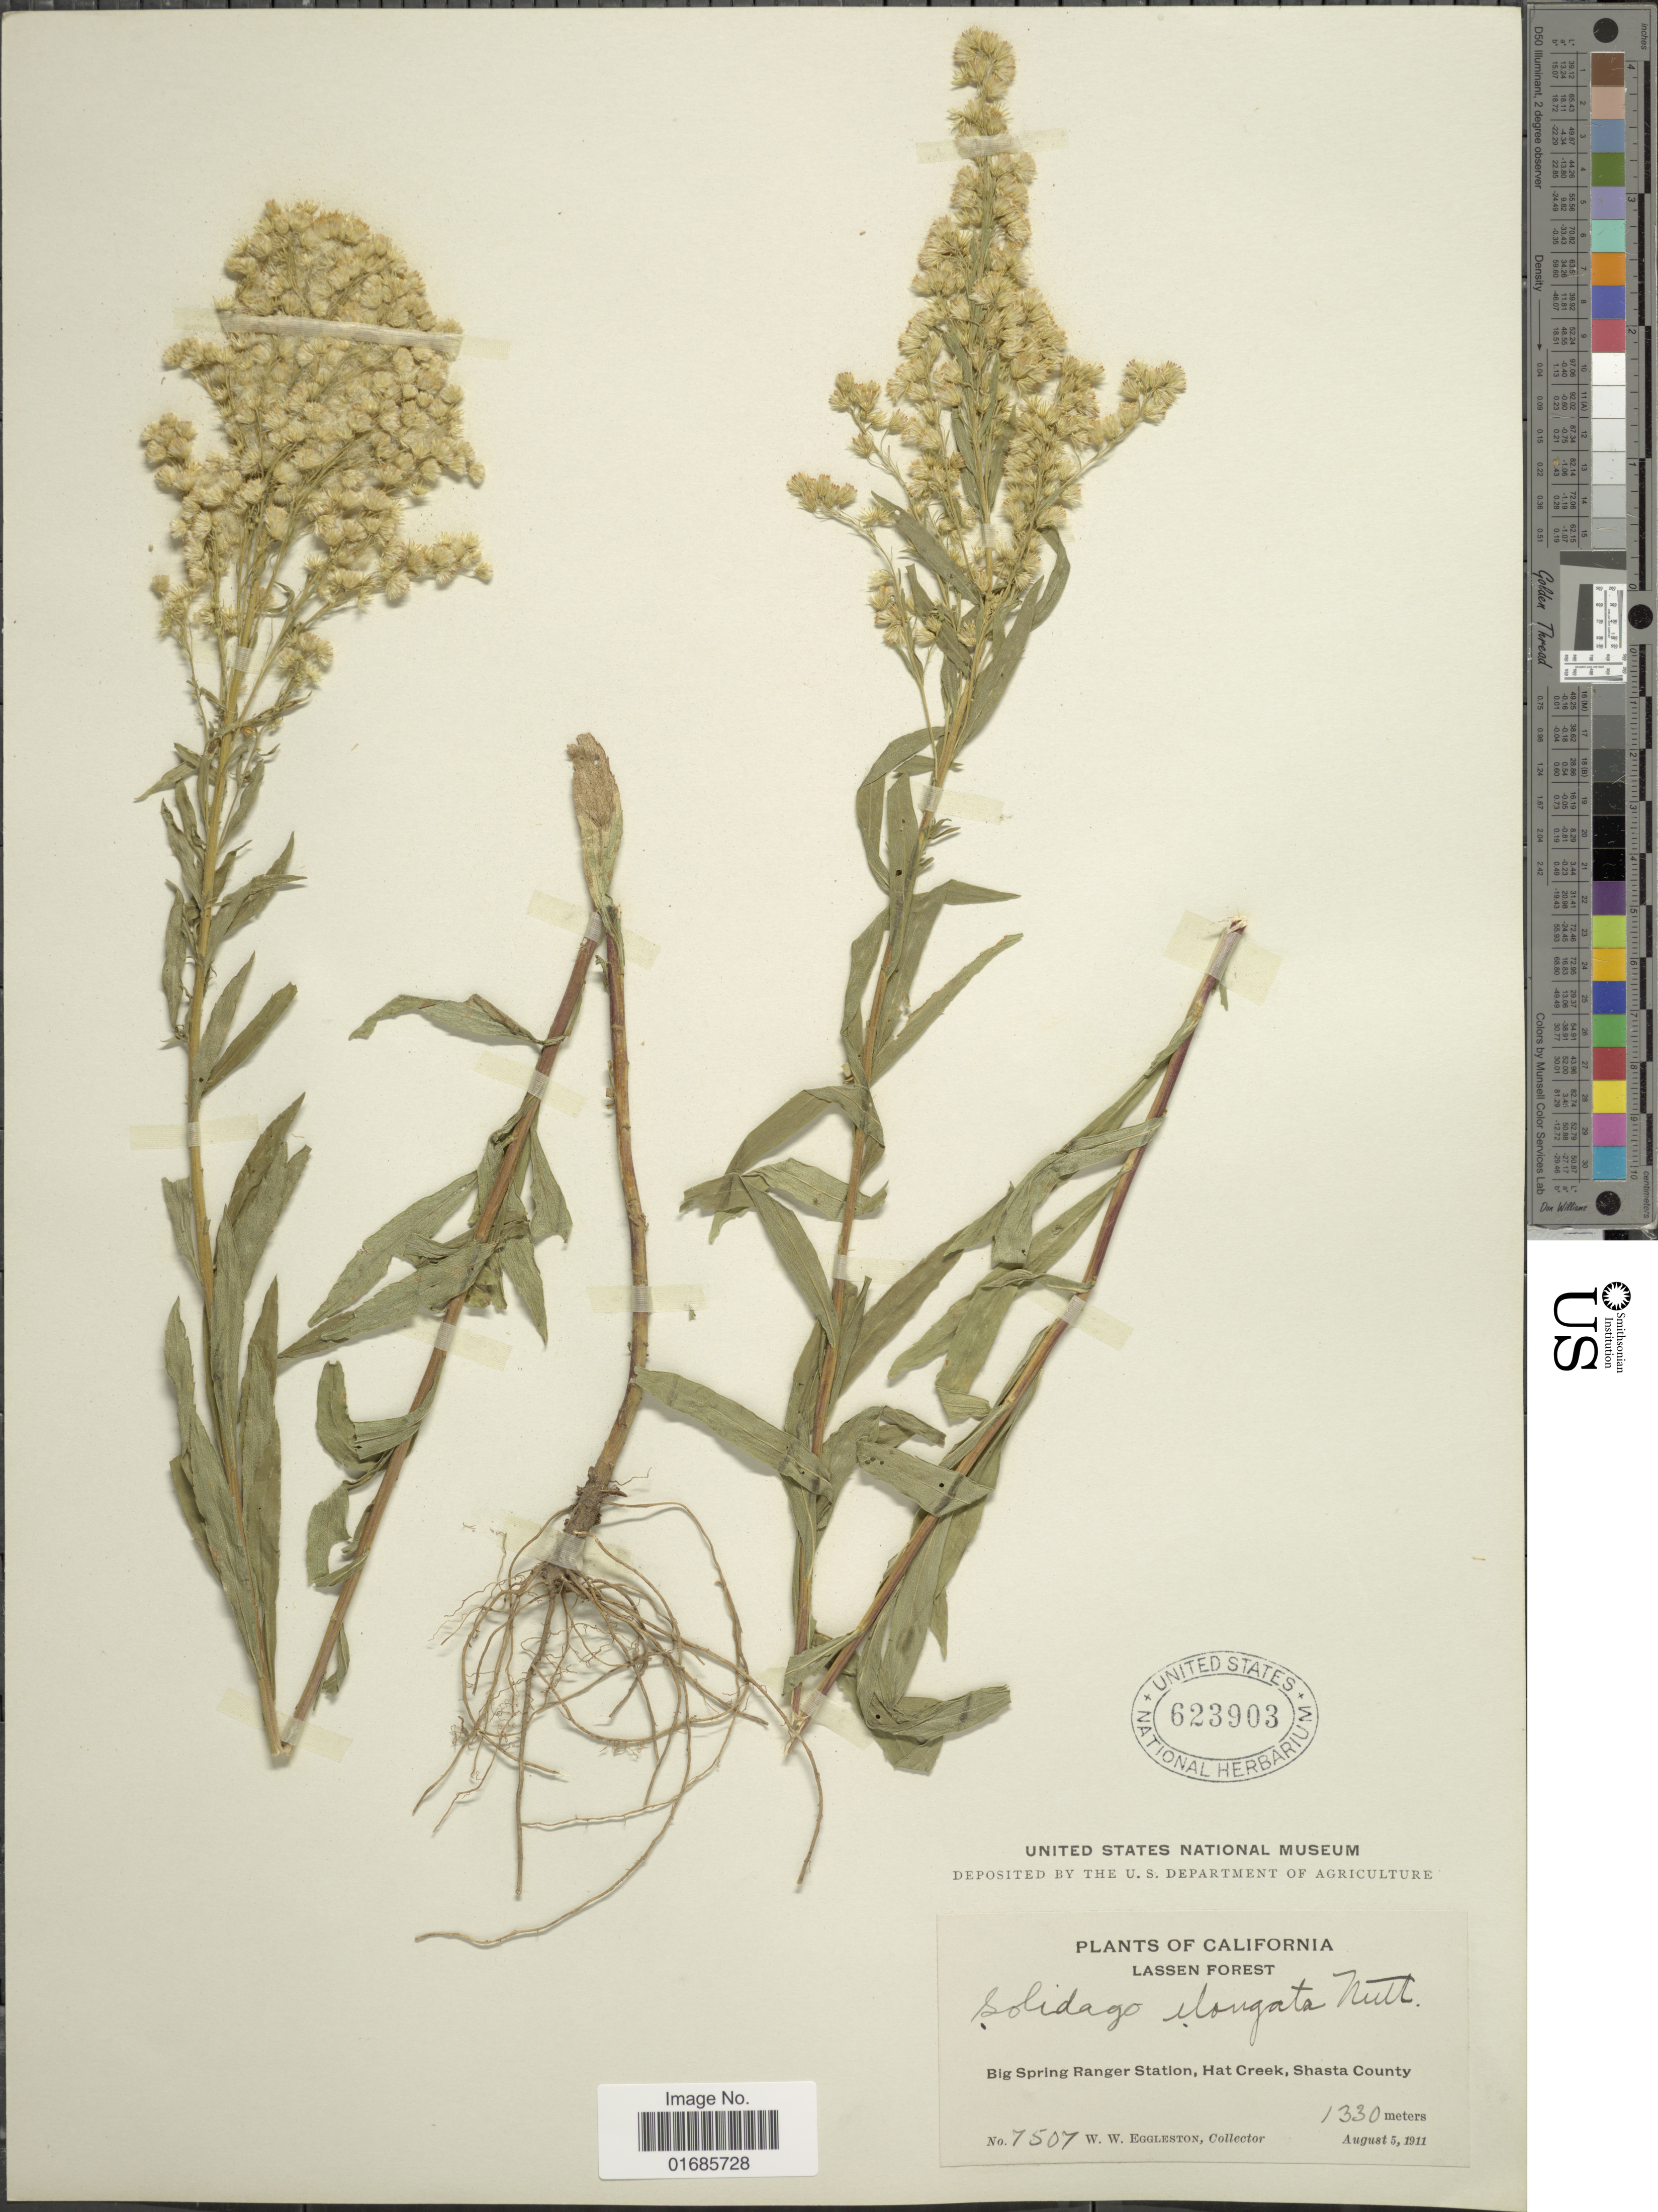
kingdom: Plantae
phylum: Tracheophyta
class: Magnoliopsida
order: Asterales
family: Asteraceae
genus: Solidago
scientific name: Solidago canadensis var. salebrosa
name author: (Piper) M.E. Jones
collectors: W. W. Eggleston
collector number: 7507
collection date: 1911-08-05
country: United States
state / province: California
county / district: Shasta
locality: Lassen Forest, Big Spring Ranger Station, Hat Creek, Shasta County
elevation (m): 1330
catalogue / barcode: US 623903